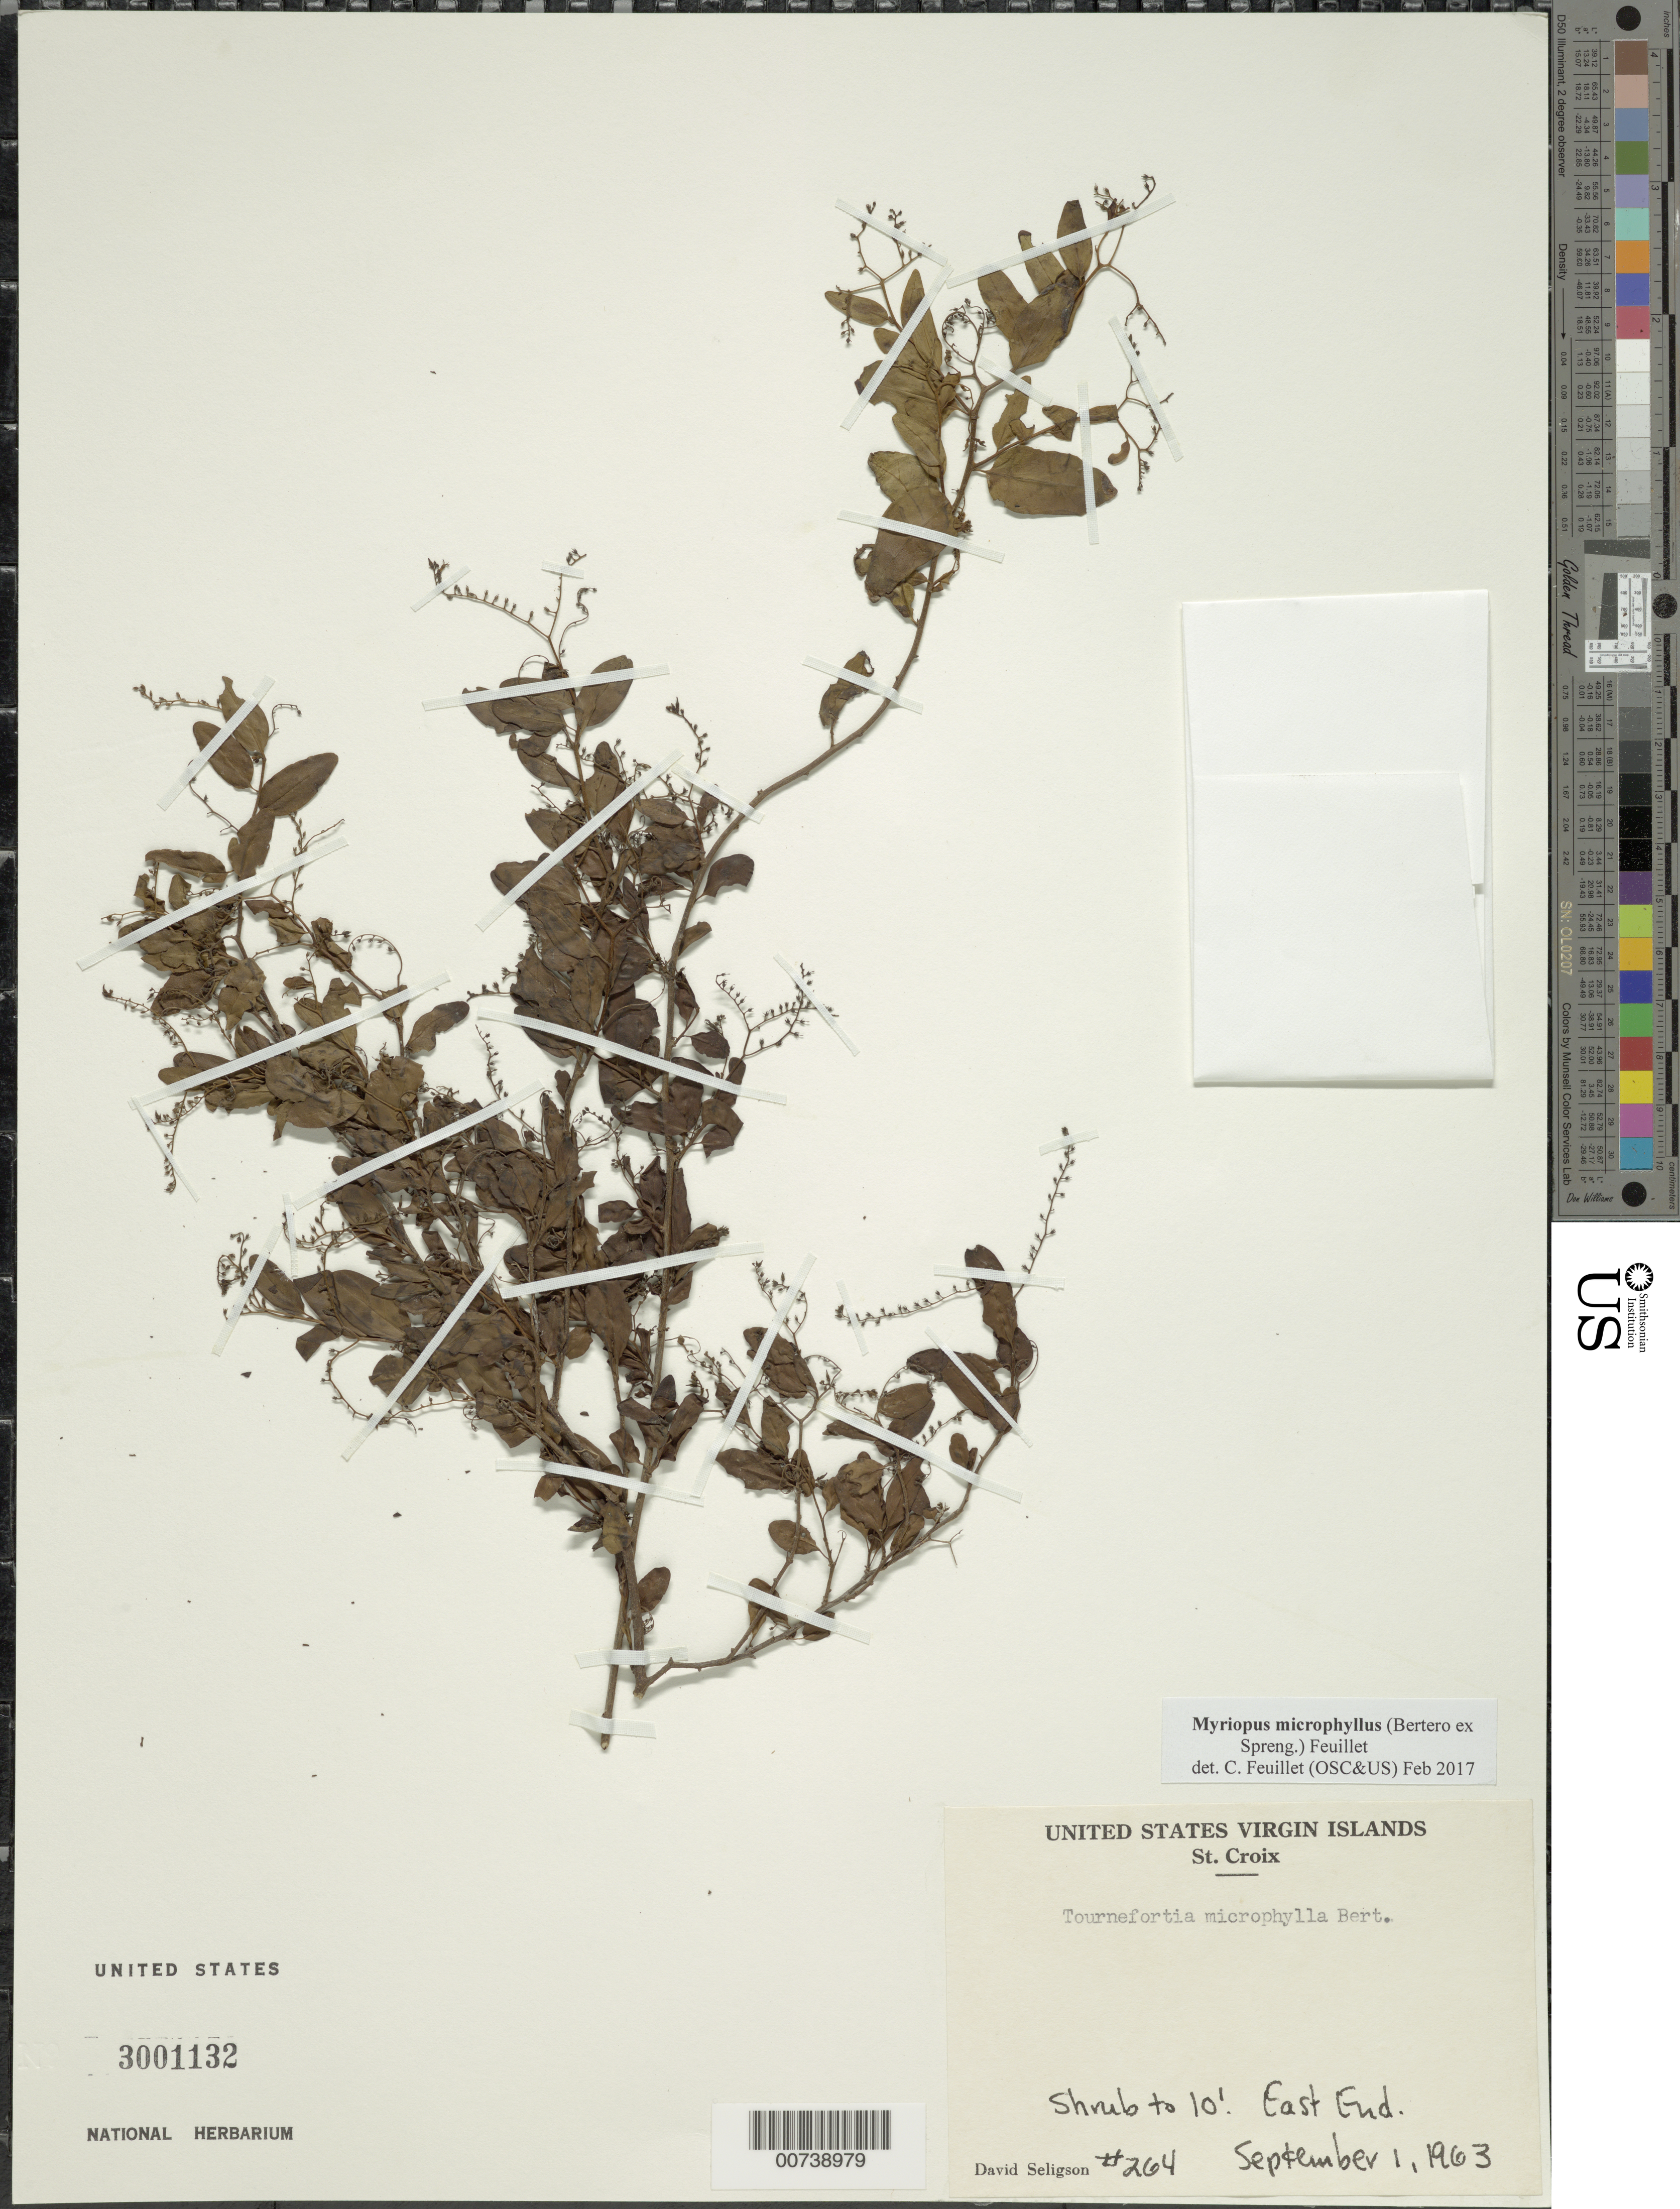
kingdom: Plantae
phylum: Tracheophyta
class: Magnoliopsida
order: Boraginales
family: Heliotropiaceae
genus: Myriopus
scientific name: Myriopus microphyllus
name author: (Bertero ex Spreng.) Feuillet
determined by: Feuillet, C.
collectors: D. Seligson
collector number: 264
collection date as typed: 01 Sep 1963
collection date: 1963-09-01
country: U.S. Virgin Islands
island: St. Croix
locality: East End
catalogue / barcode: US 3001132